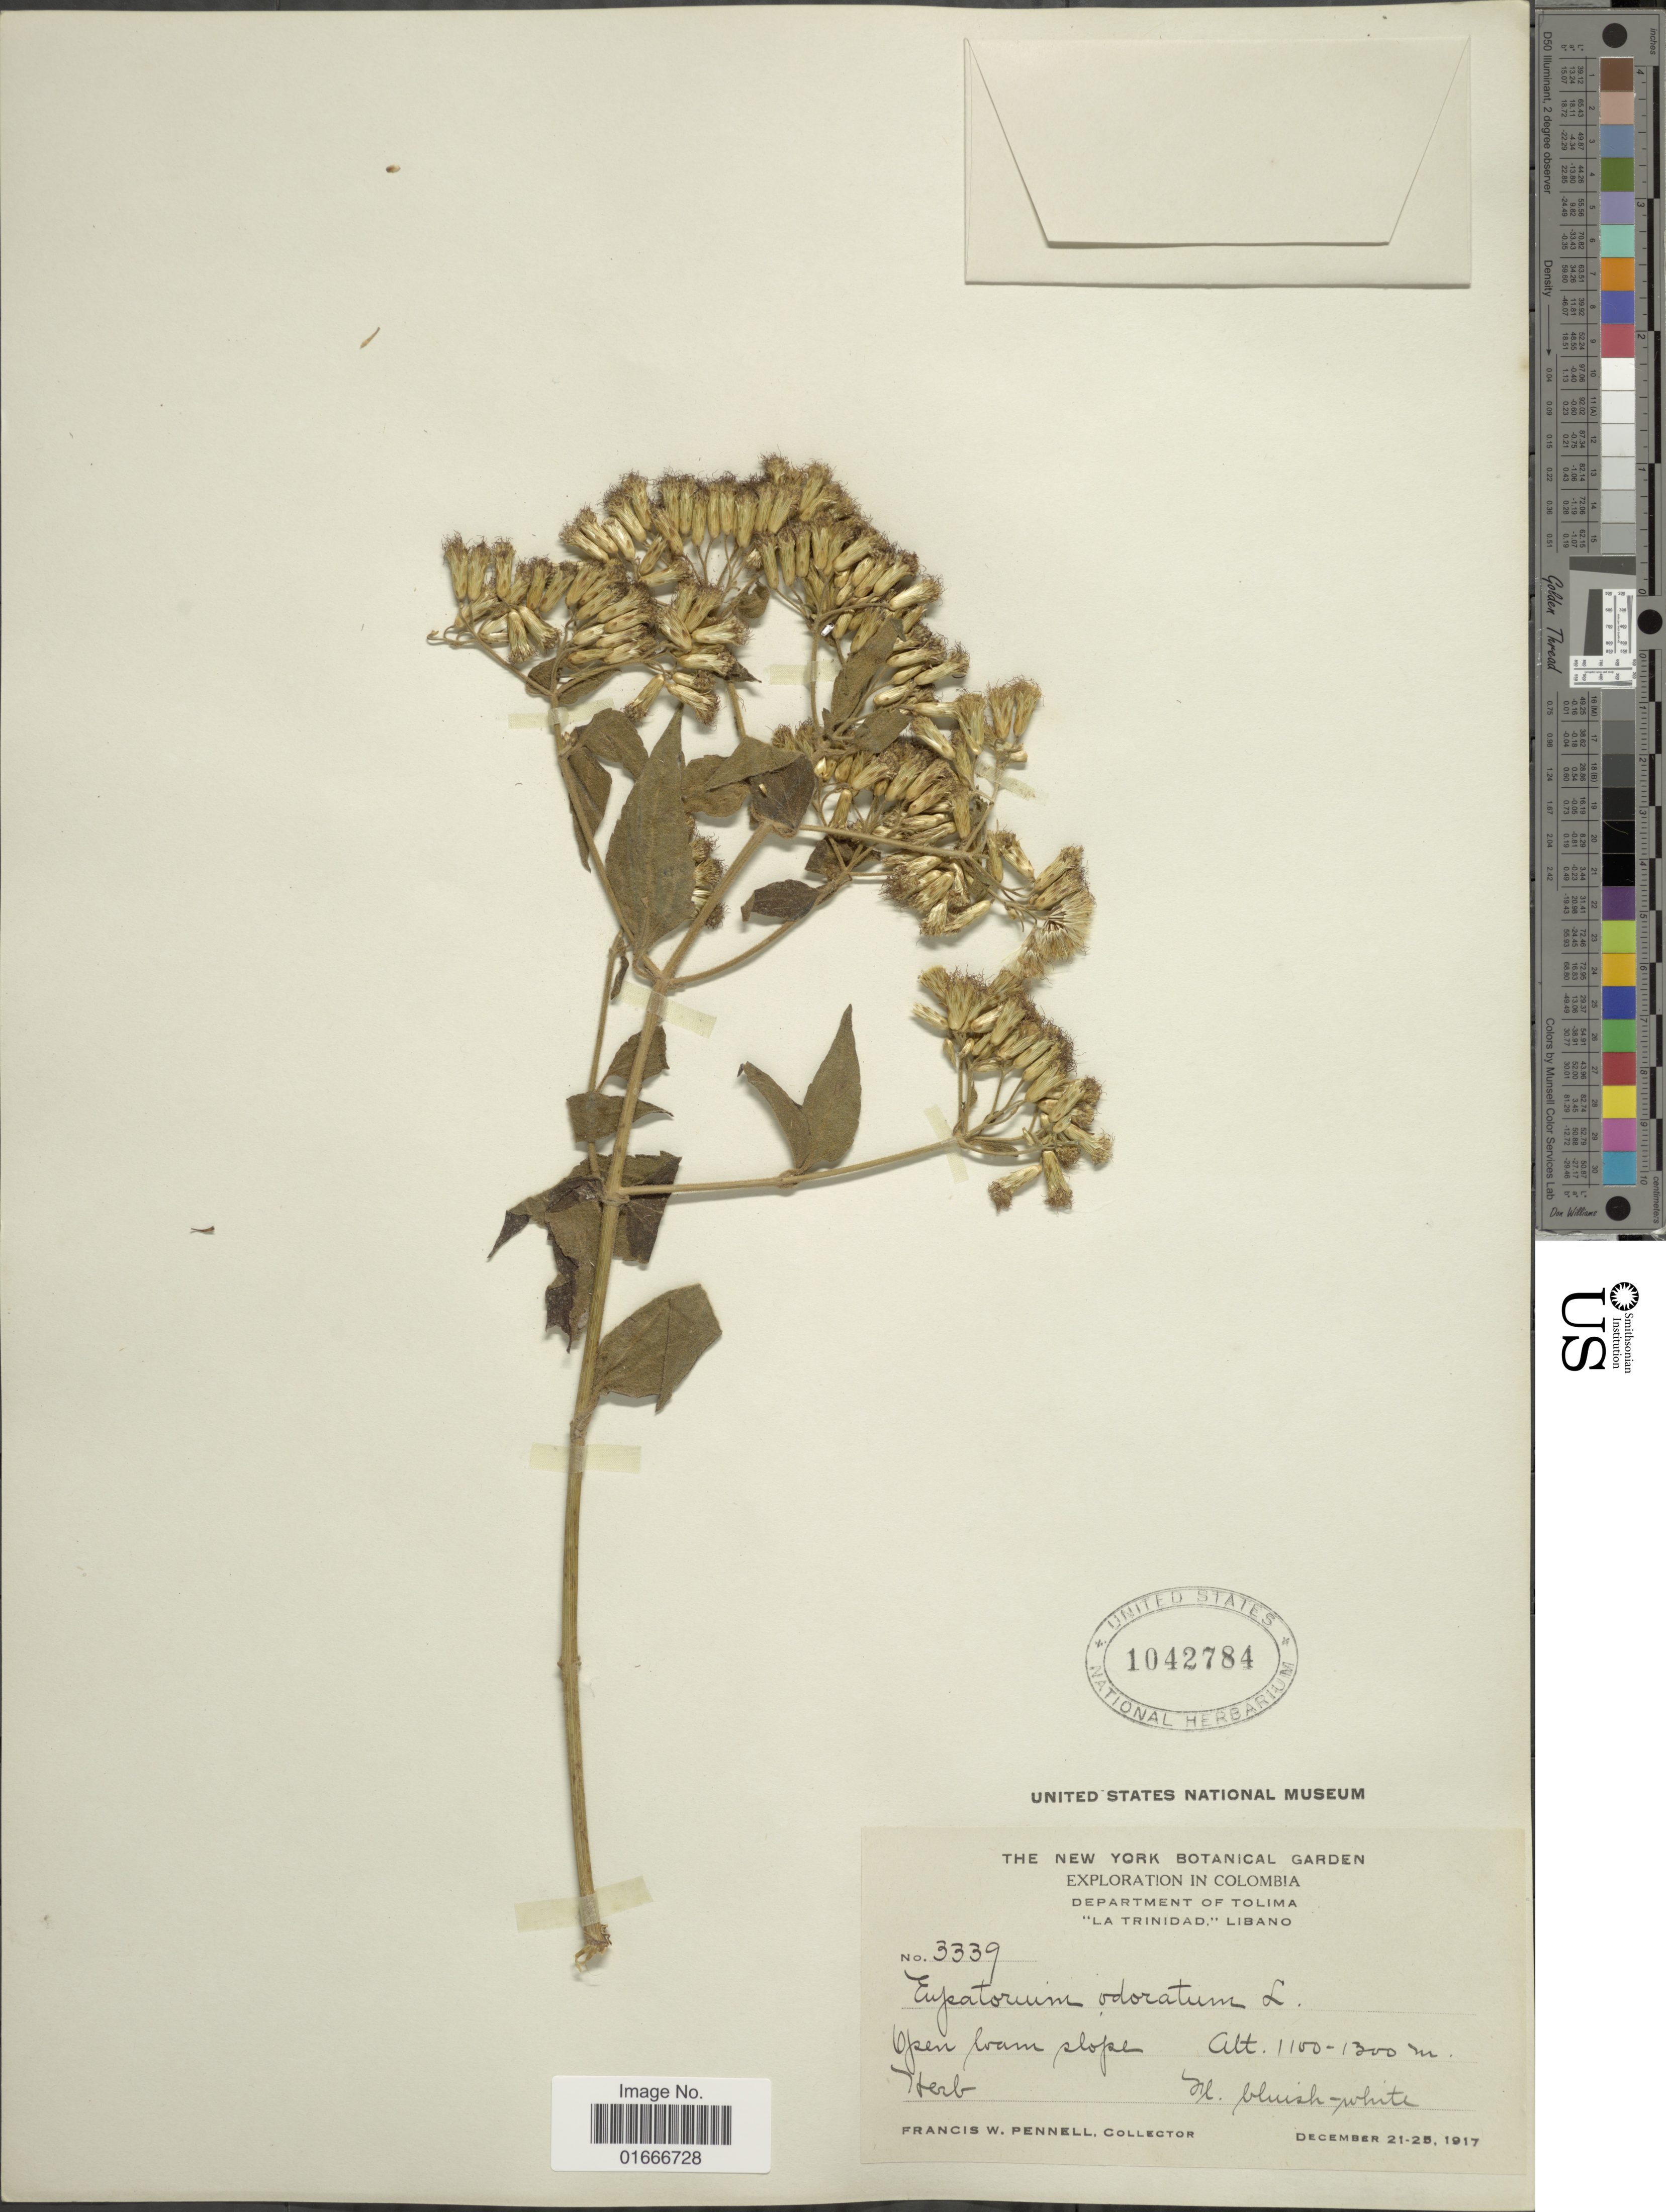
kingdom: Plantae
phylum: Tracheophyta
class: Magnoliopsida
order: Asterales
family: Asteraceae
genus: Chromolaena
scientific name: Chromolaena odorata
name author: (L.) R.M. King & H. Rob.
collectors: F. W. Pennell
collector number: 3339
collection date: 1917-12-21/1917-12-25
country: Colombia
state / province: Tolima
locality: La Trinidad, Libano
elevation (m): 1100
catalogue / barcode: US 1042784